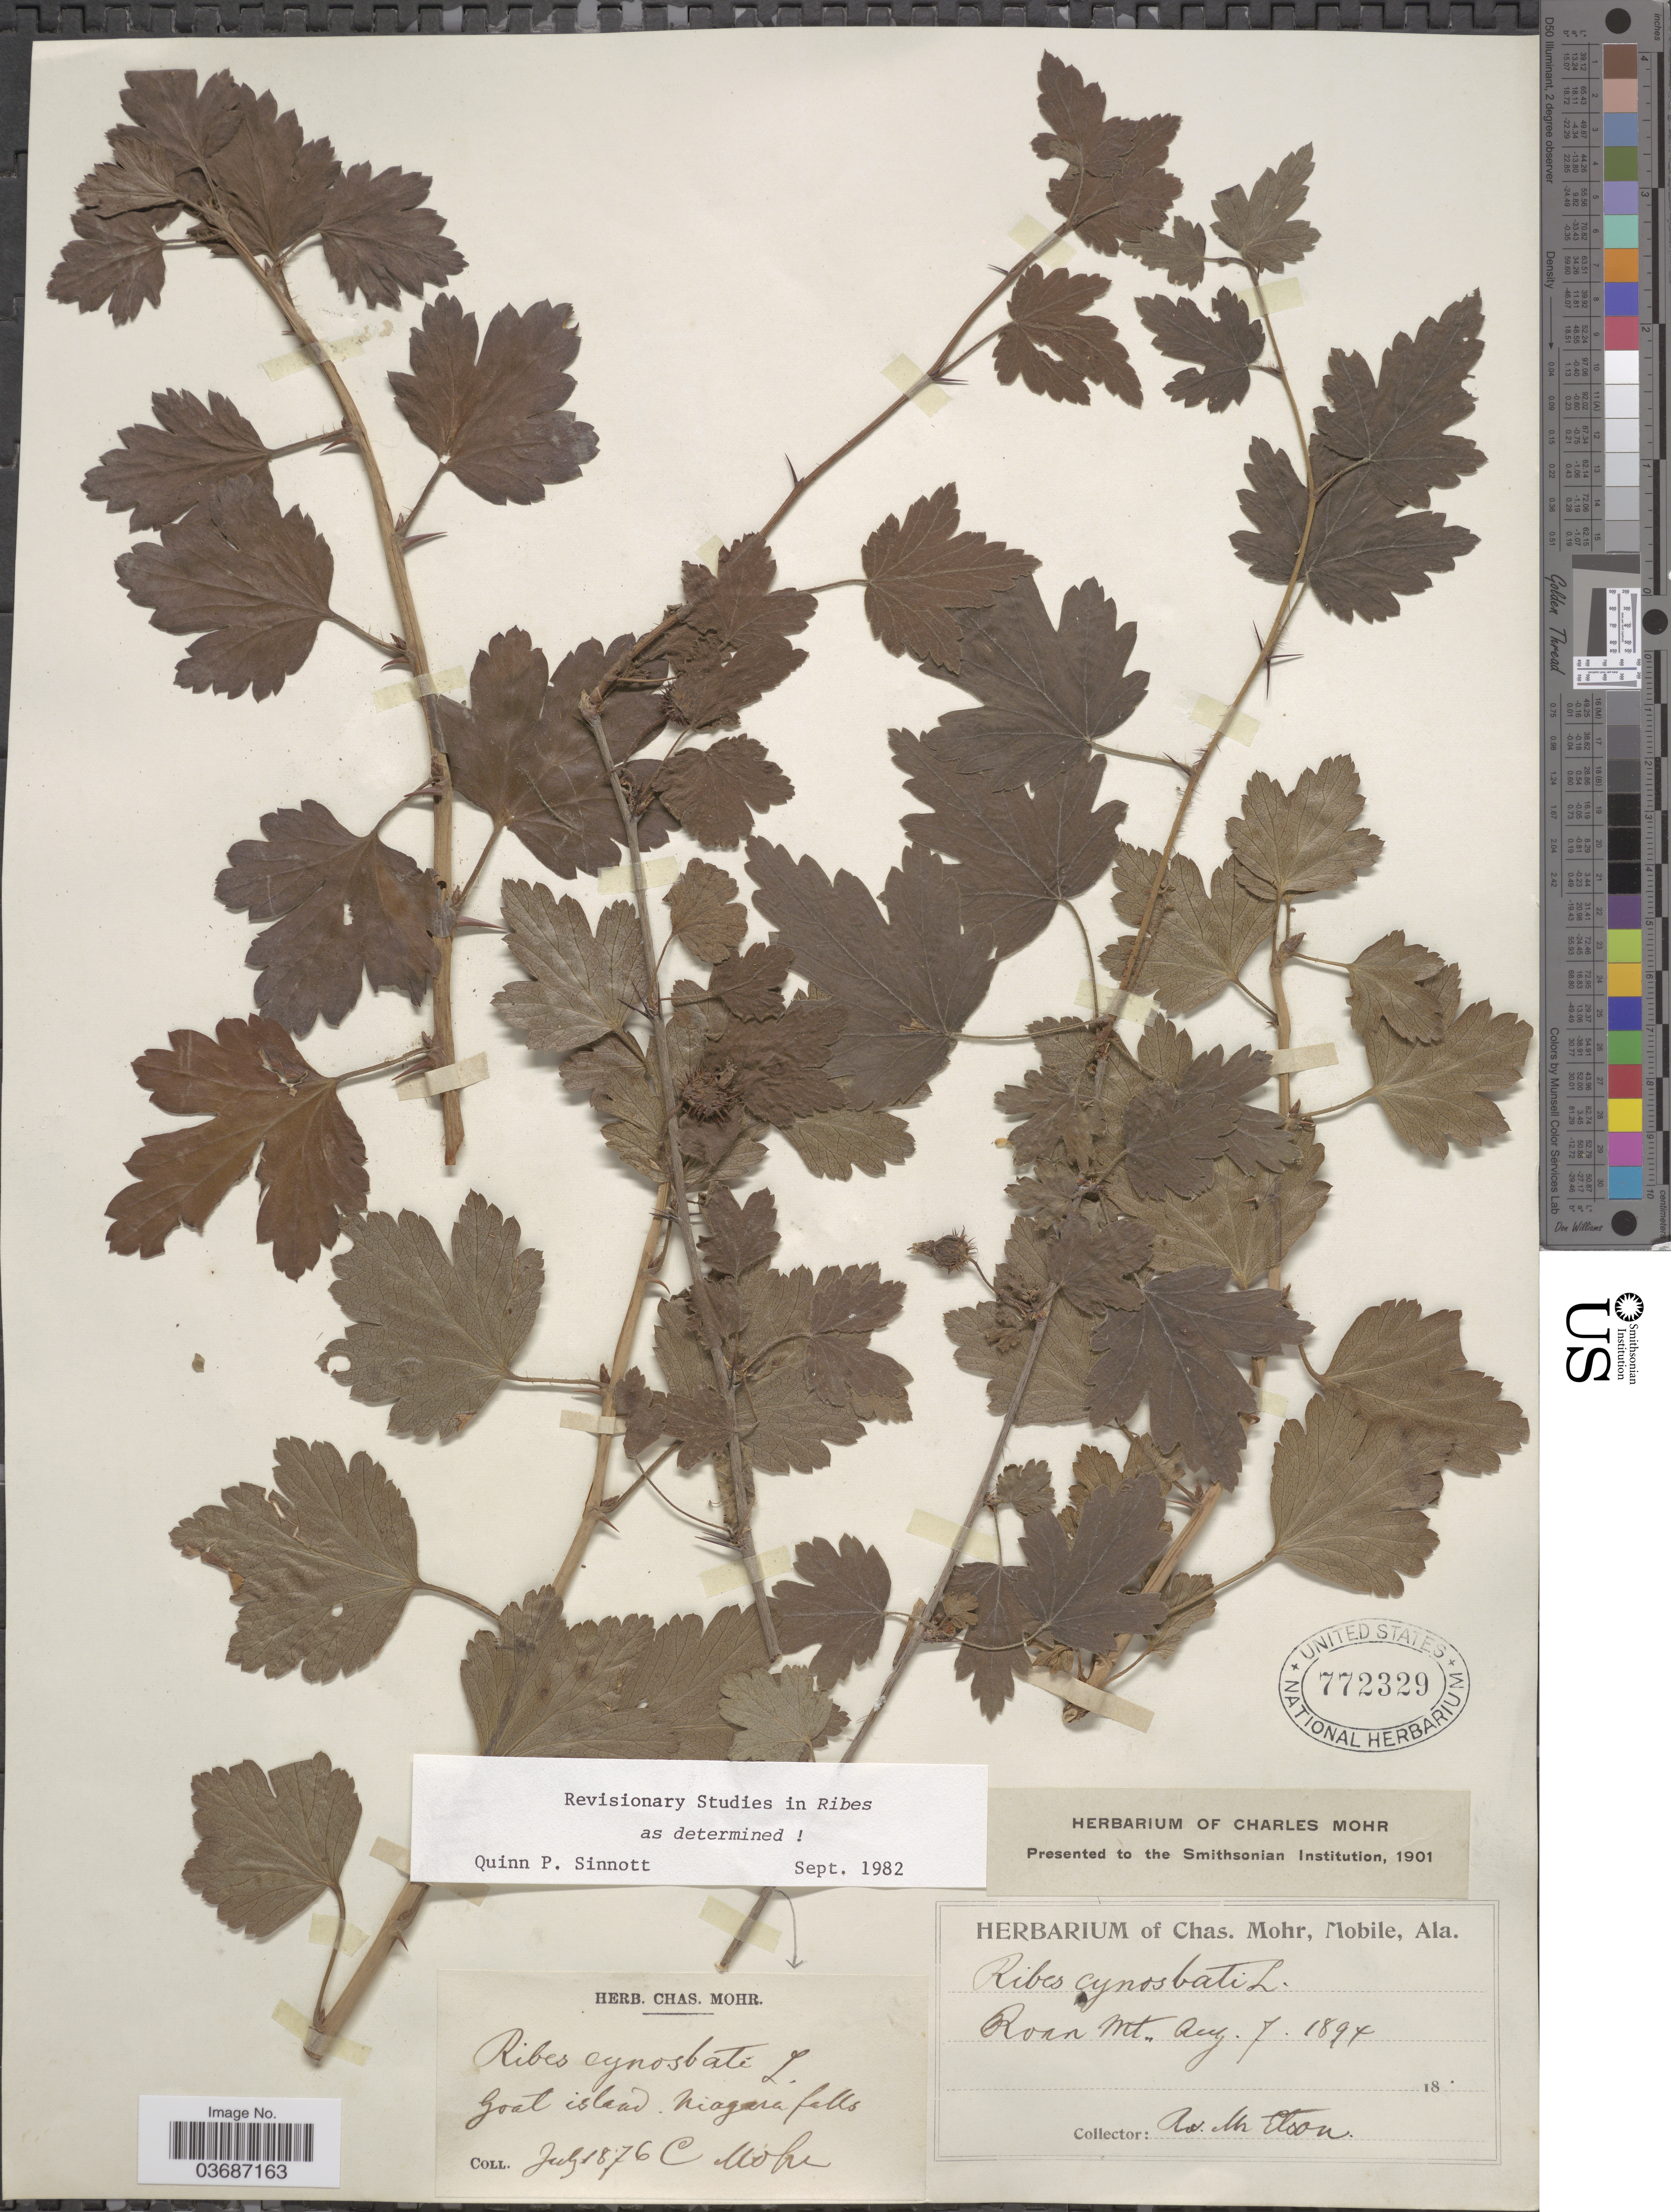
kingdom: Plantae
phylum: Tracheophyta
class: Magnoliopsida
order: Saxifragales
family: Grossulariaceae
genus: Ribes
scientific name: Ribes cynosbati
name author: L.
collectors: Mohr, C. T. (herbarium)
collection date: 1876-07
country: United States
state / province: New York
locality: Goat Island. Niagara Falls.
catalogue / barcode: US 772329